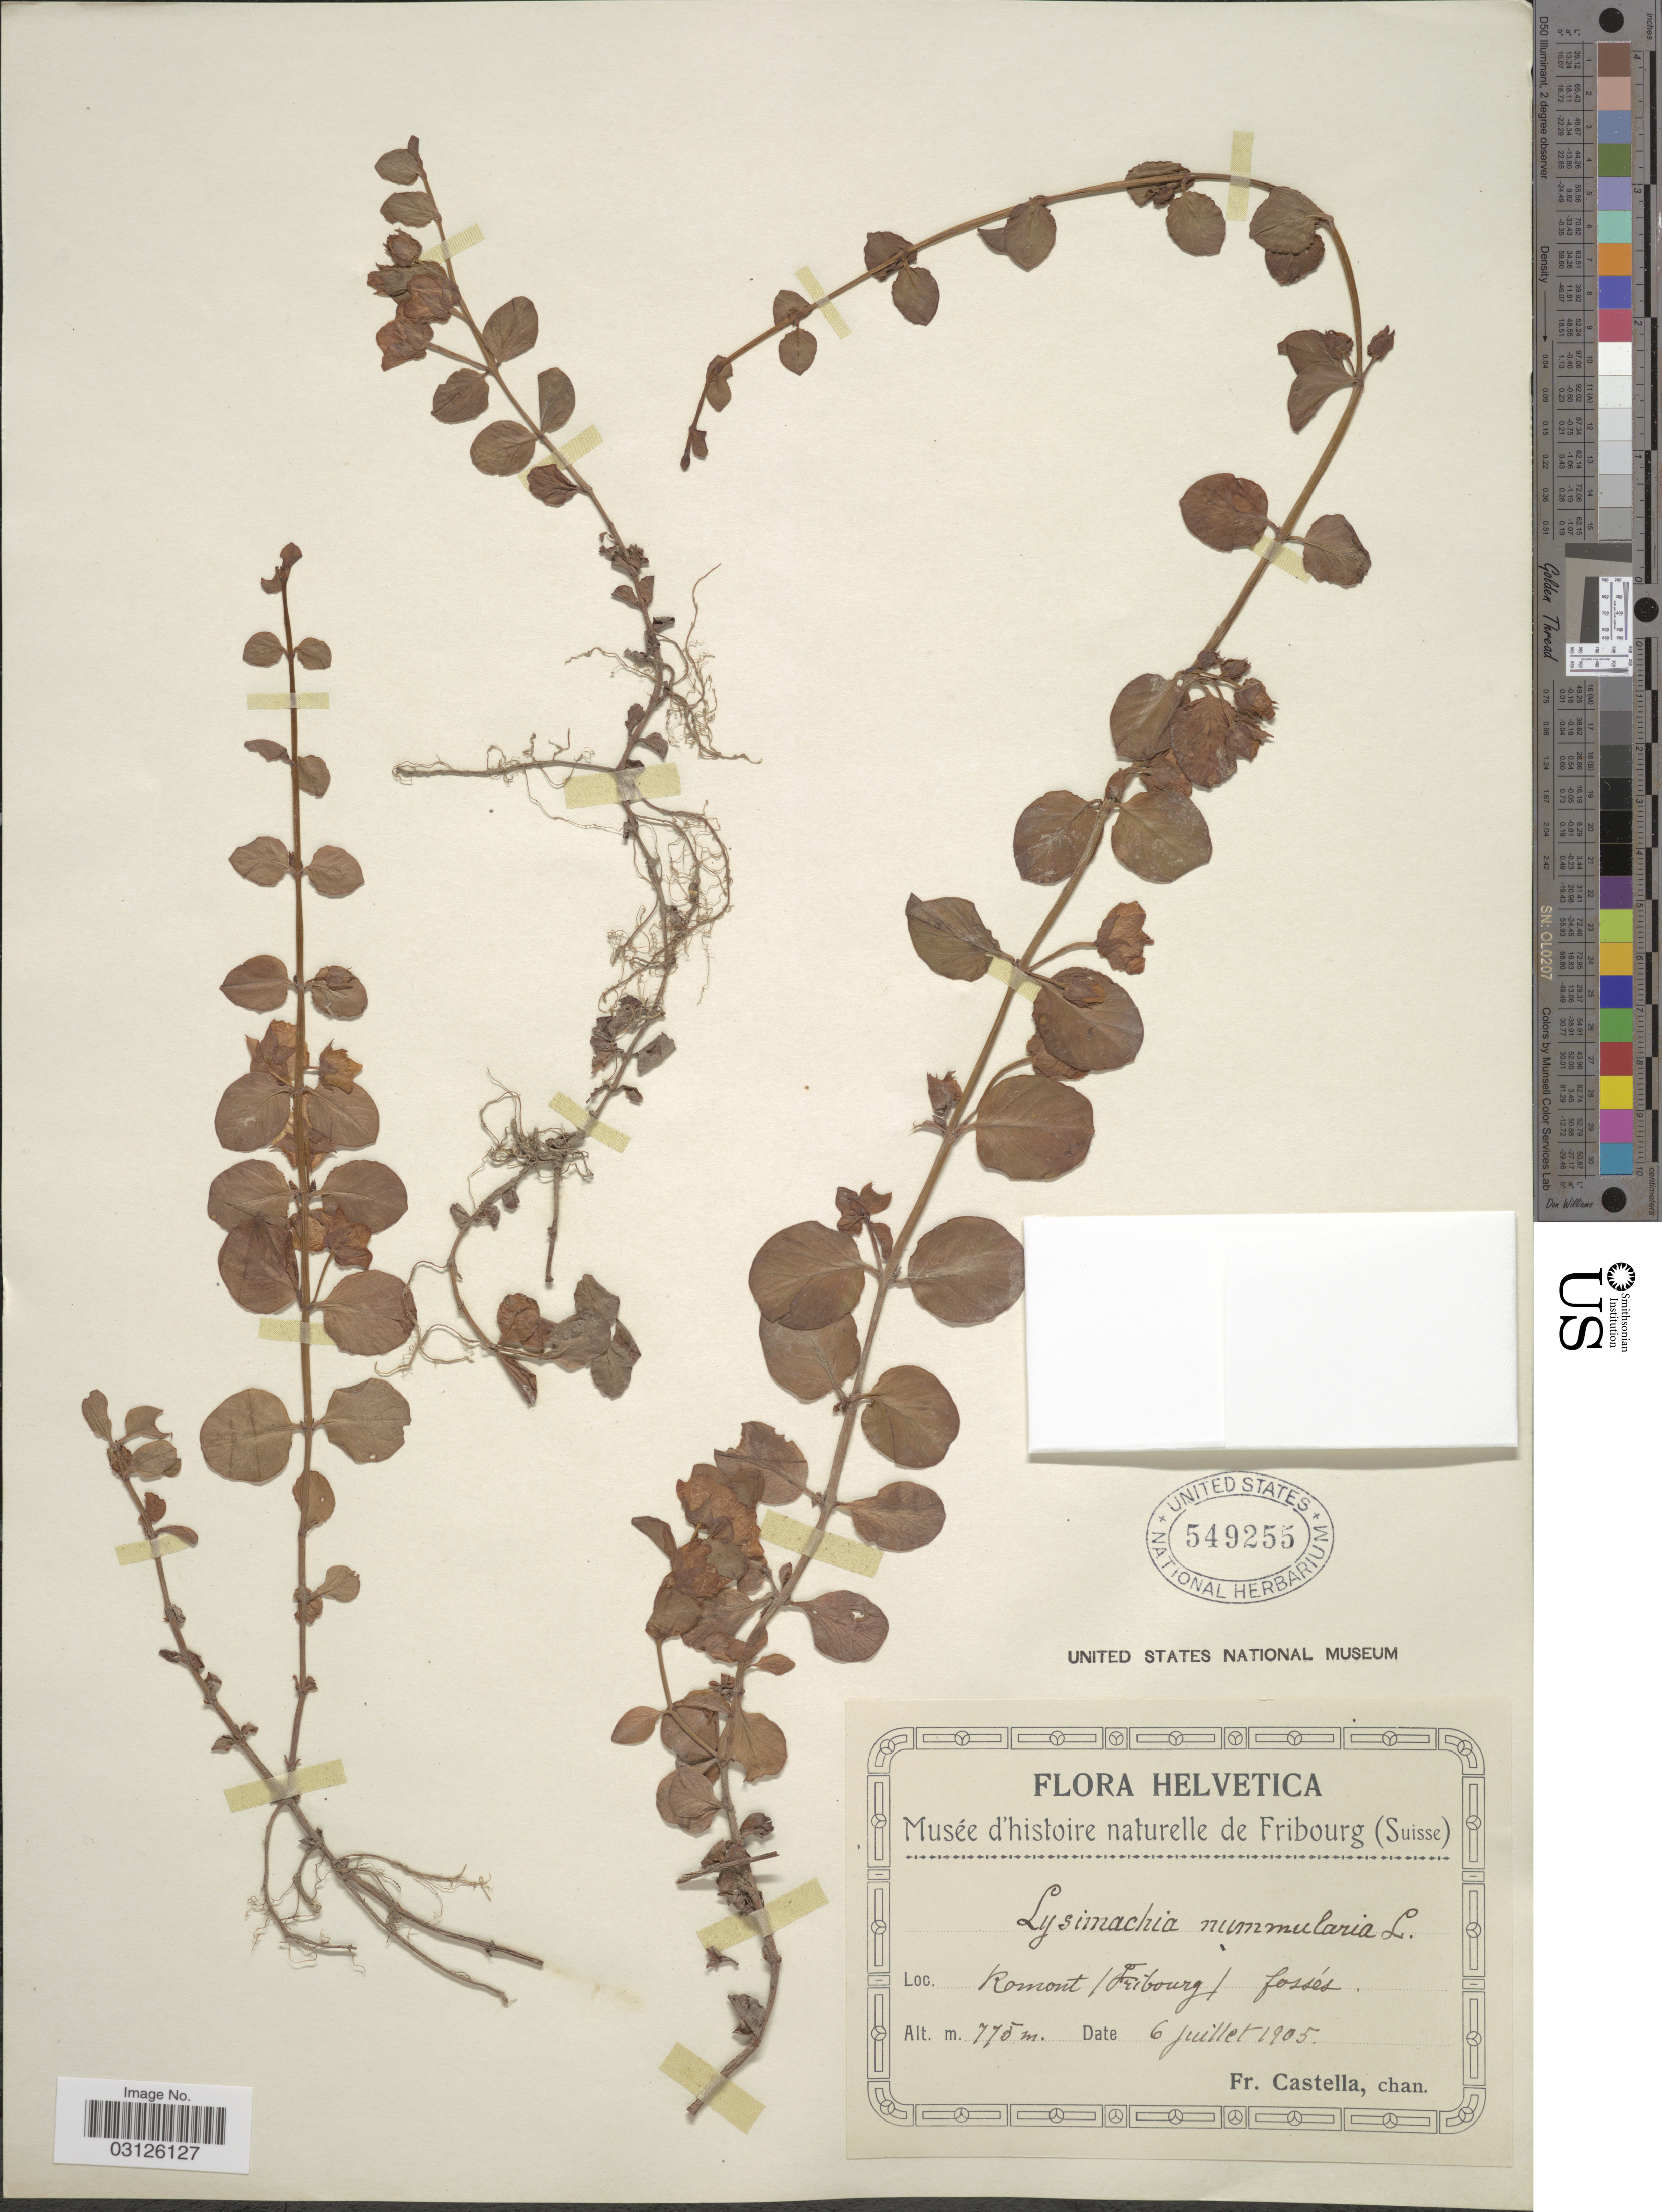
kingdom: Plantae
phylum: Tracheophyta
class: Magnoliopsida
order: Ericales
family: Primulaceae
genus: Lysimachia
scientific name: Lysimachia nummularia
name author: L.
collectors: Fr. Castella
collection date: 1905-07-06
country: Switzerland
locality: Helvetica. Romont (Fribourg) fossés.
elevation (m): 770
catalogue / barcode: US 549255